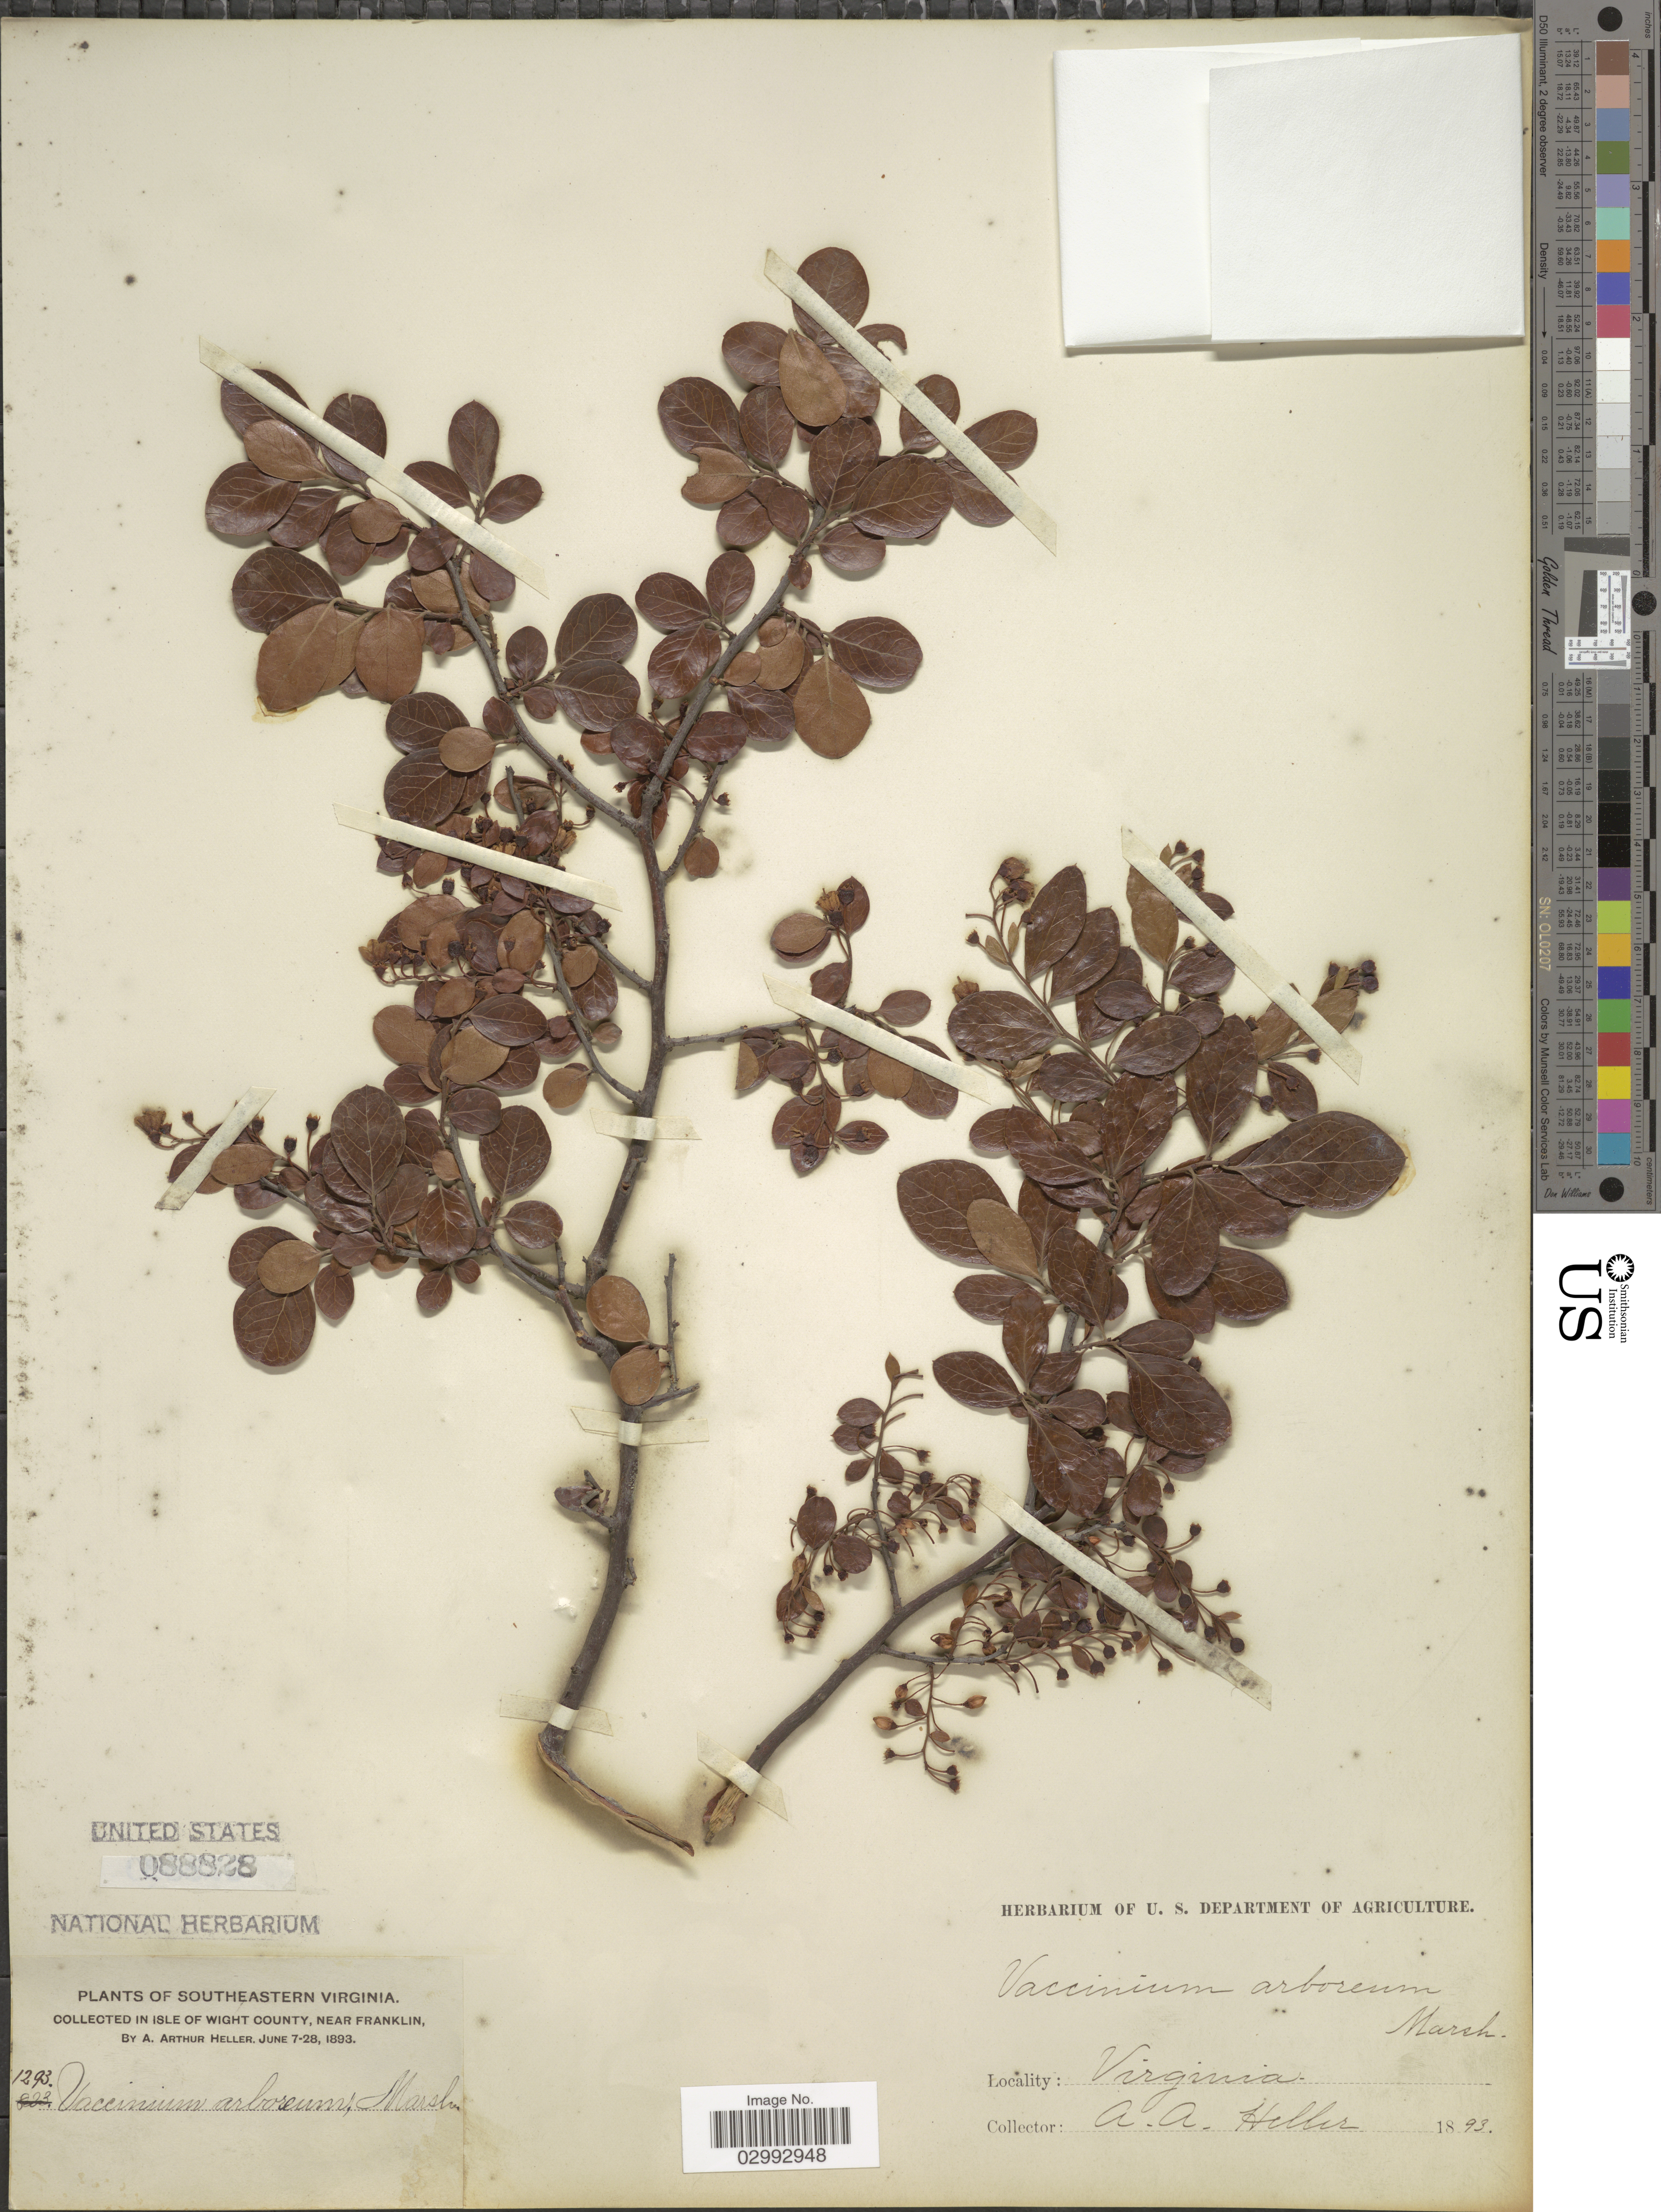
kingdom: Plantae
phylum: Tracheophyta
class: Magnoliopsida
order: Ericales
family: Ericaceae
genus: Batodendron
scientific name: Batodendron arboreum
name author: Nutt.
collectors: A. A. Heller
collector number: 1293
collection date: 1893-06-07/1893-06-28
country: United States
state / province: Virginia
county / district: Isle of Wight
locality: Southeastern Virginia. In Isle of Wight County, near Franklin.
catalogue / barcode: US 88828